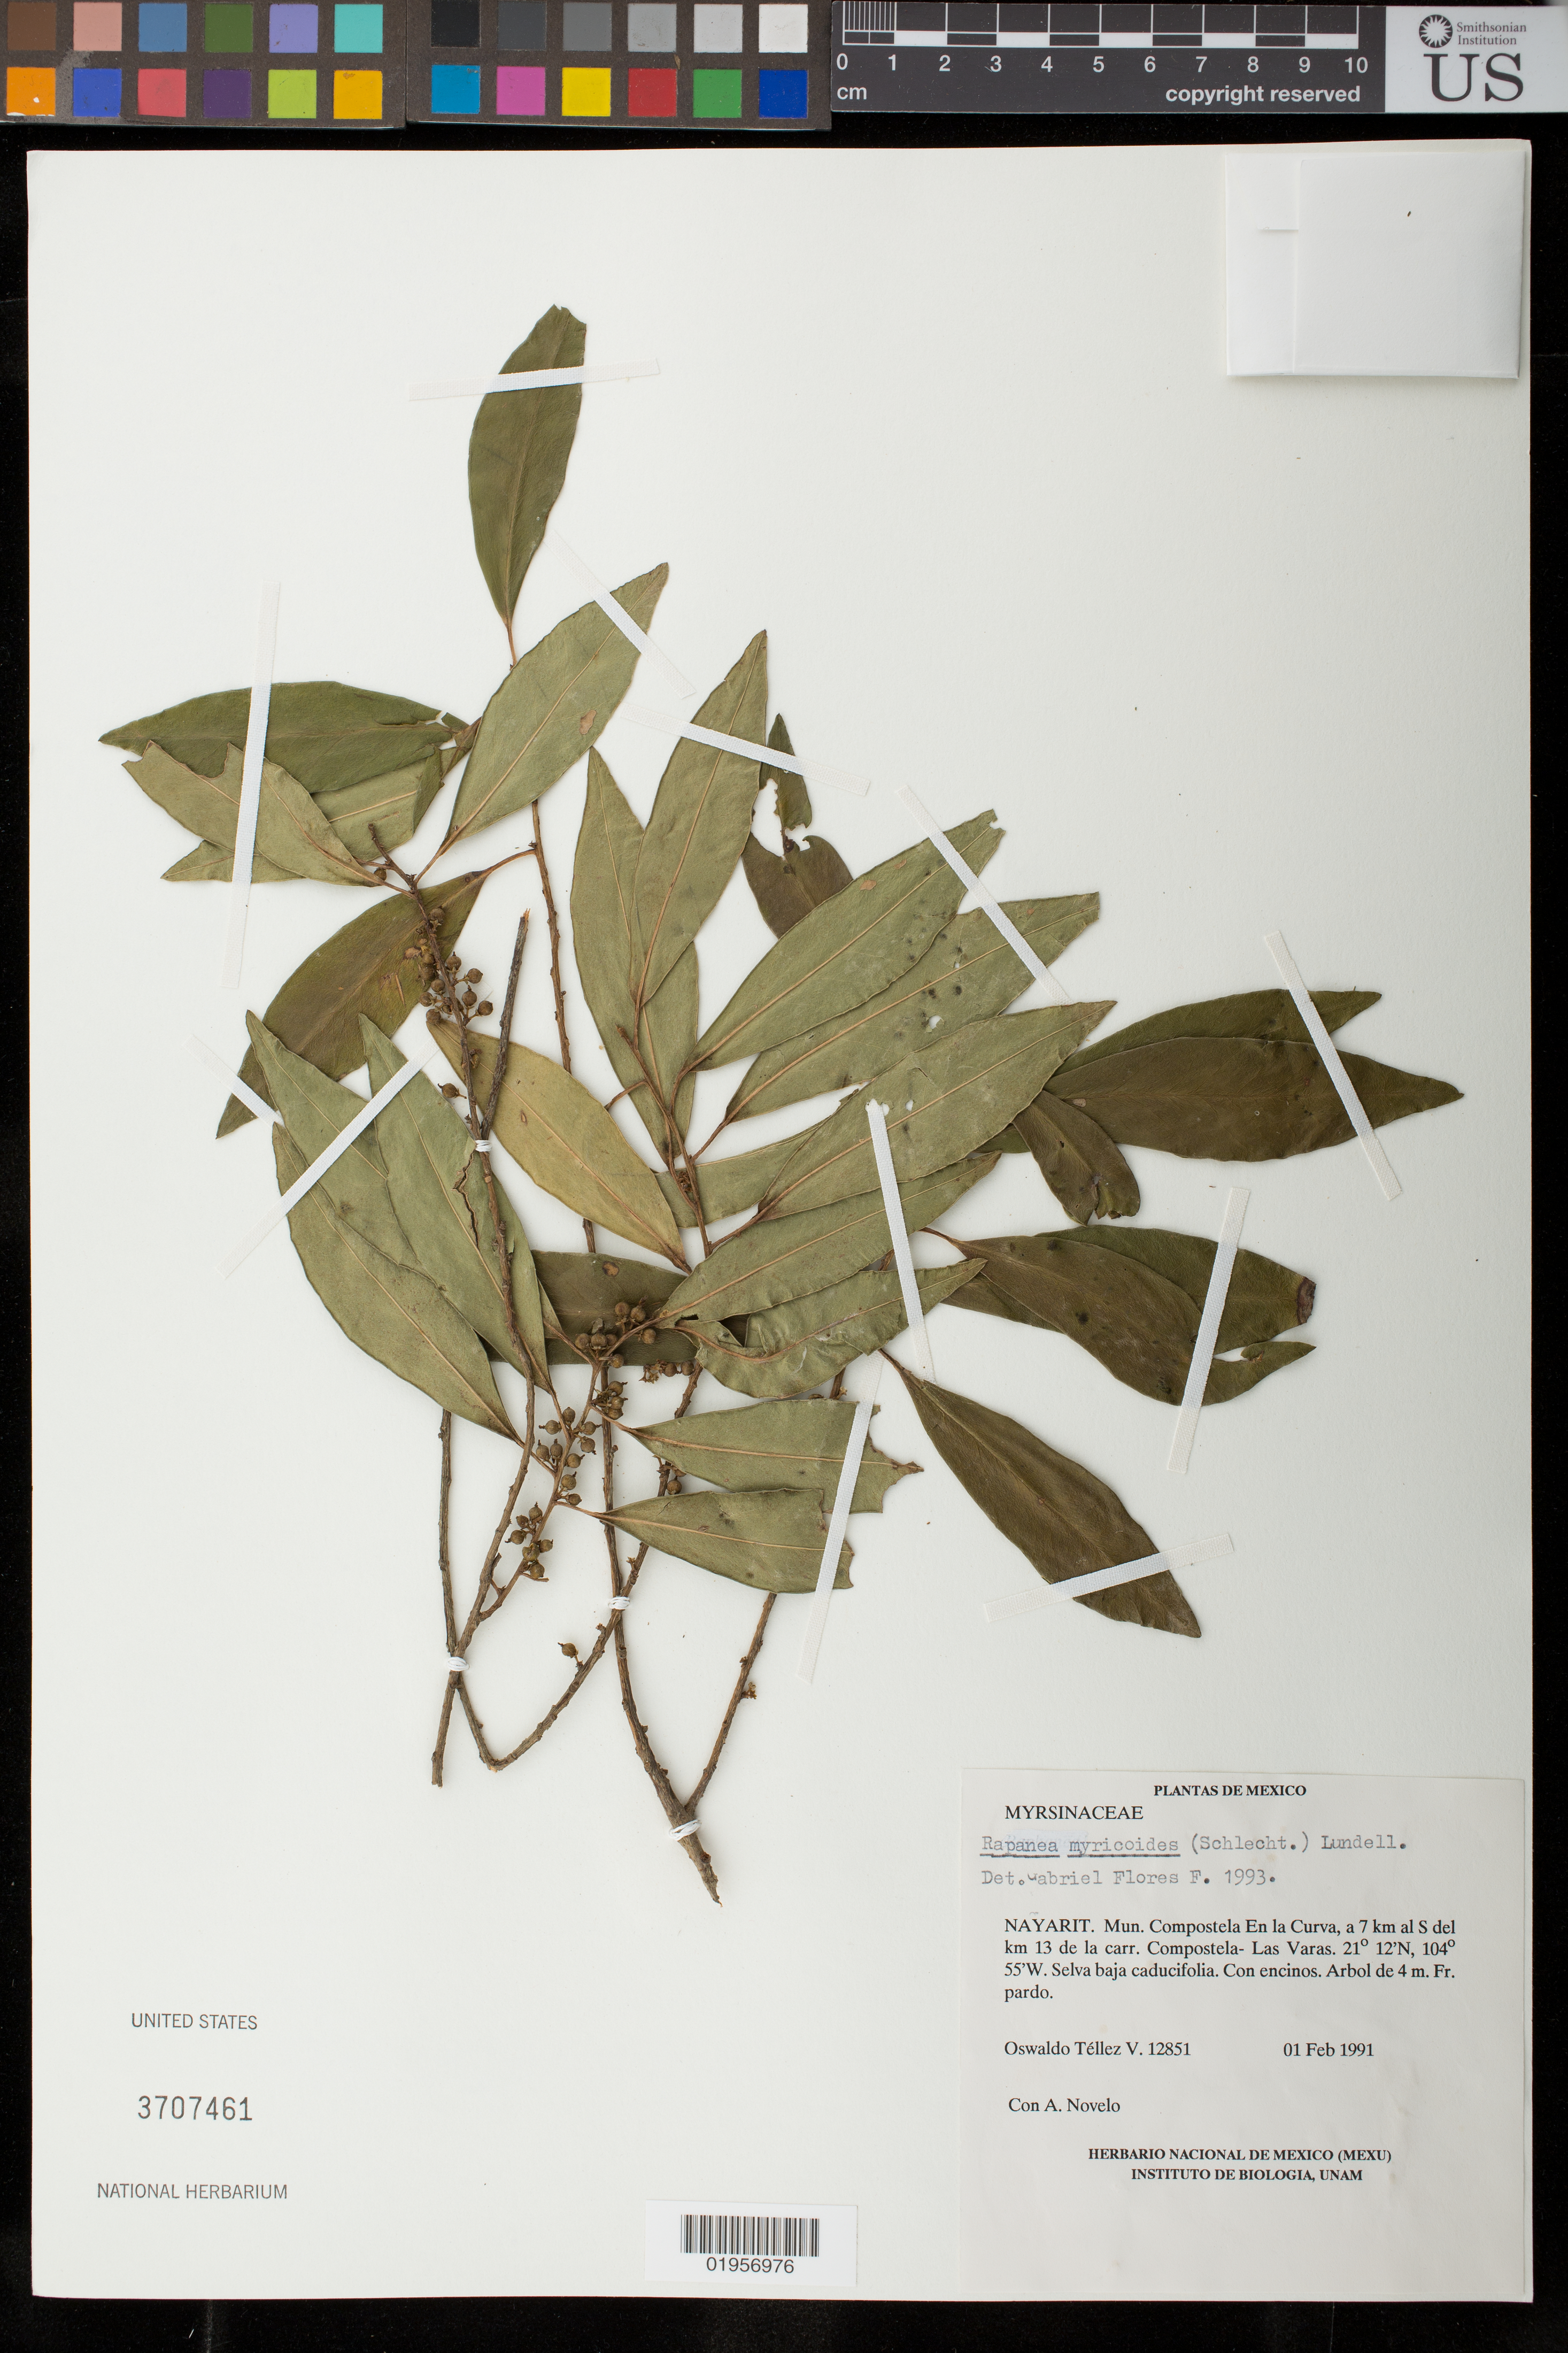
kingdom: Plantae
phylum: Tracheophyta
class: Magnoliopsida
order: Ericales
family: Primulaceae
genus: Rapanea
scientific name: Rapanea myricoides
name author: (Schltdl.) Lundell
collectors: O. Tellez & A. Novelo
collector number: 12851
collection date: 1991-02-01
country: Mexico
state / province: Nayarit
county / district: Compostela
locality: En la Curva, 7 km al S del km 13 de la carr. Compostela - Las Varas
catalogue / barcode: US 3707461